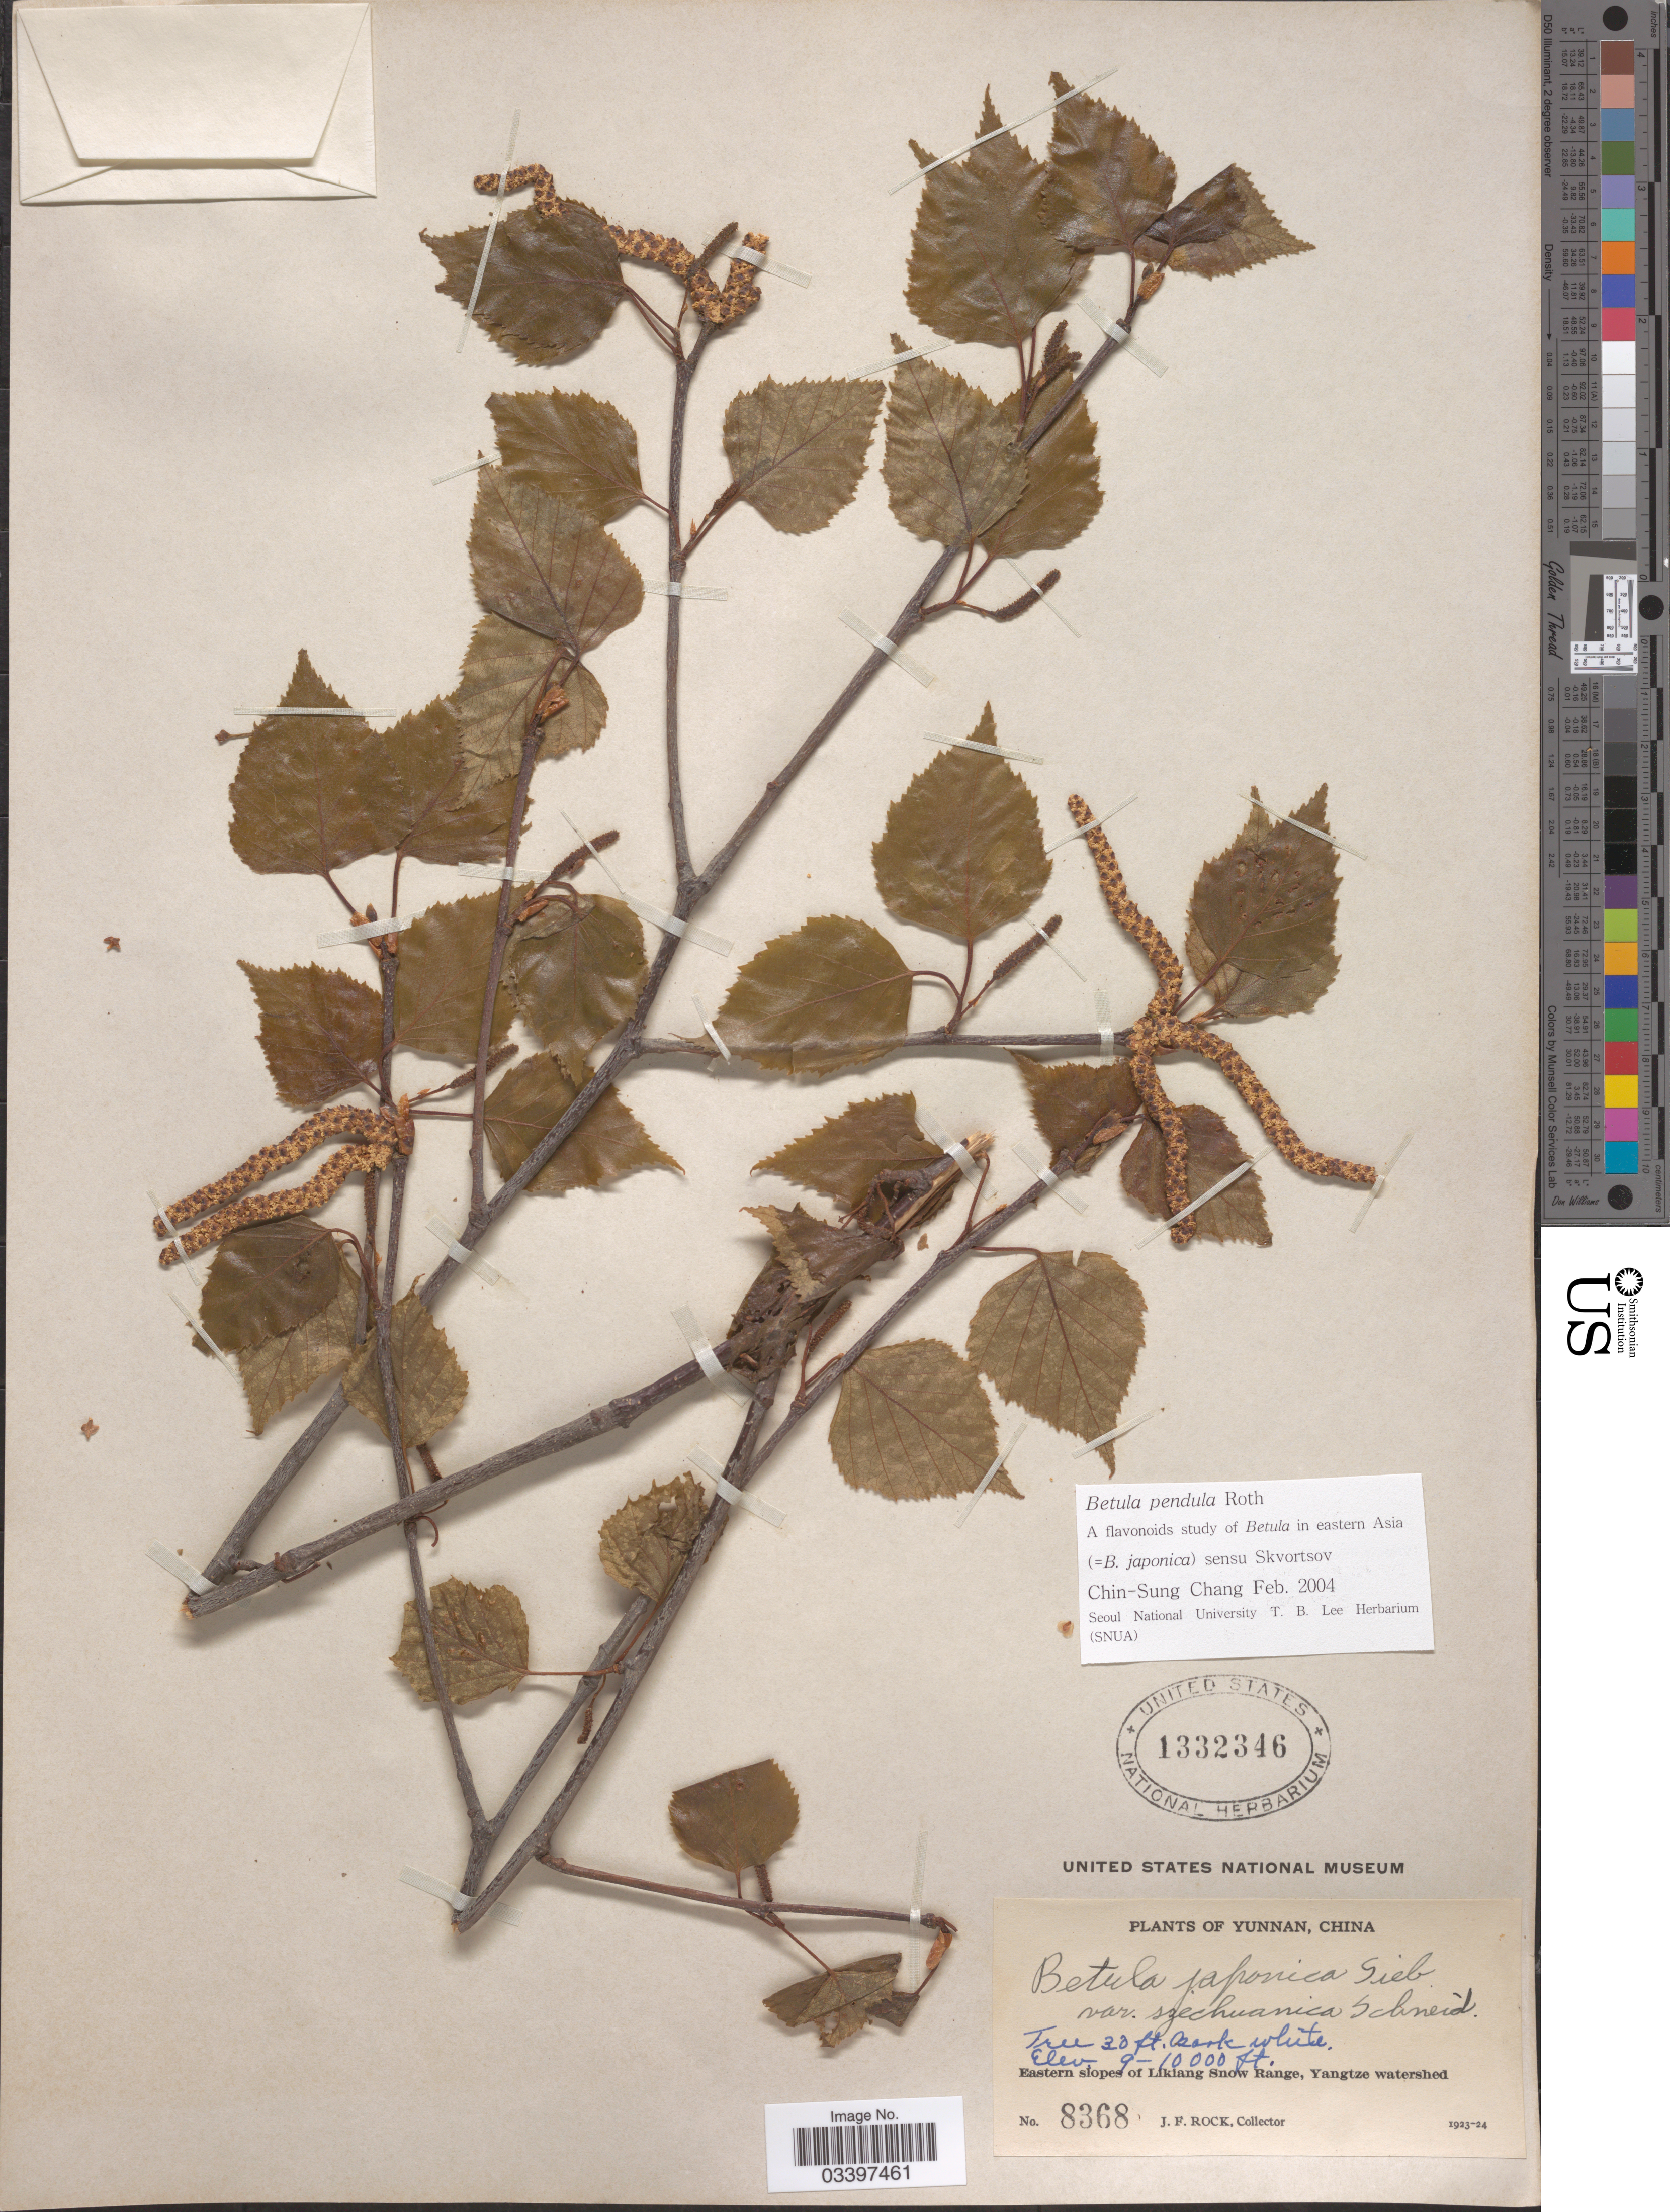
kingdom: Plantae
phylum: Tracheophyta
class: Magnoliopsida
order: Fagales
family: Betulaceae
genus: Betula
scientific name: Betula pendula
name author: Roth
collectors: J. Rock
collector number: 8368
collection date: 1923/1924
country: China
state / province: Yunnan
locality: Eastern slopes of Likiang Snow Range, Yangtze watershed.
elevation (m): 2743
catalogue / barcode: US 1332346